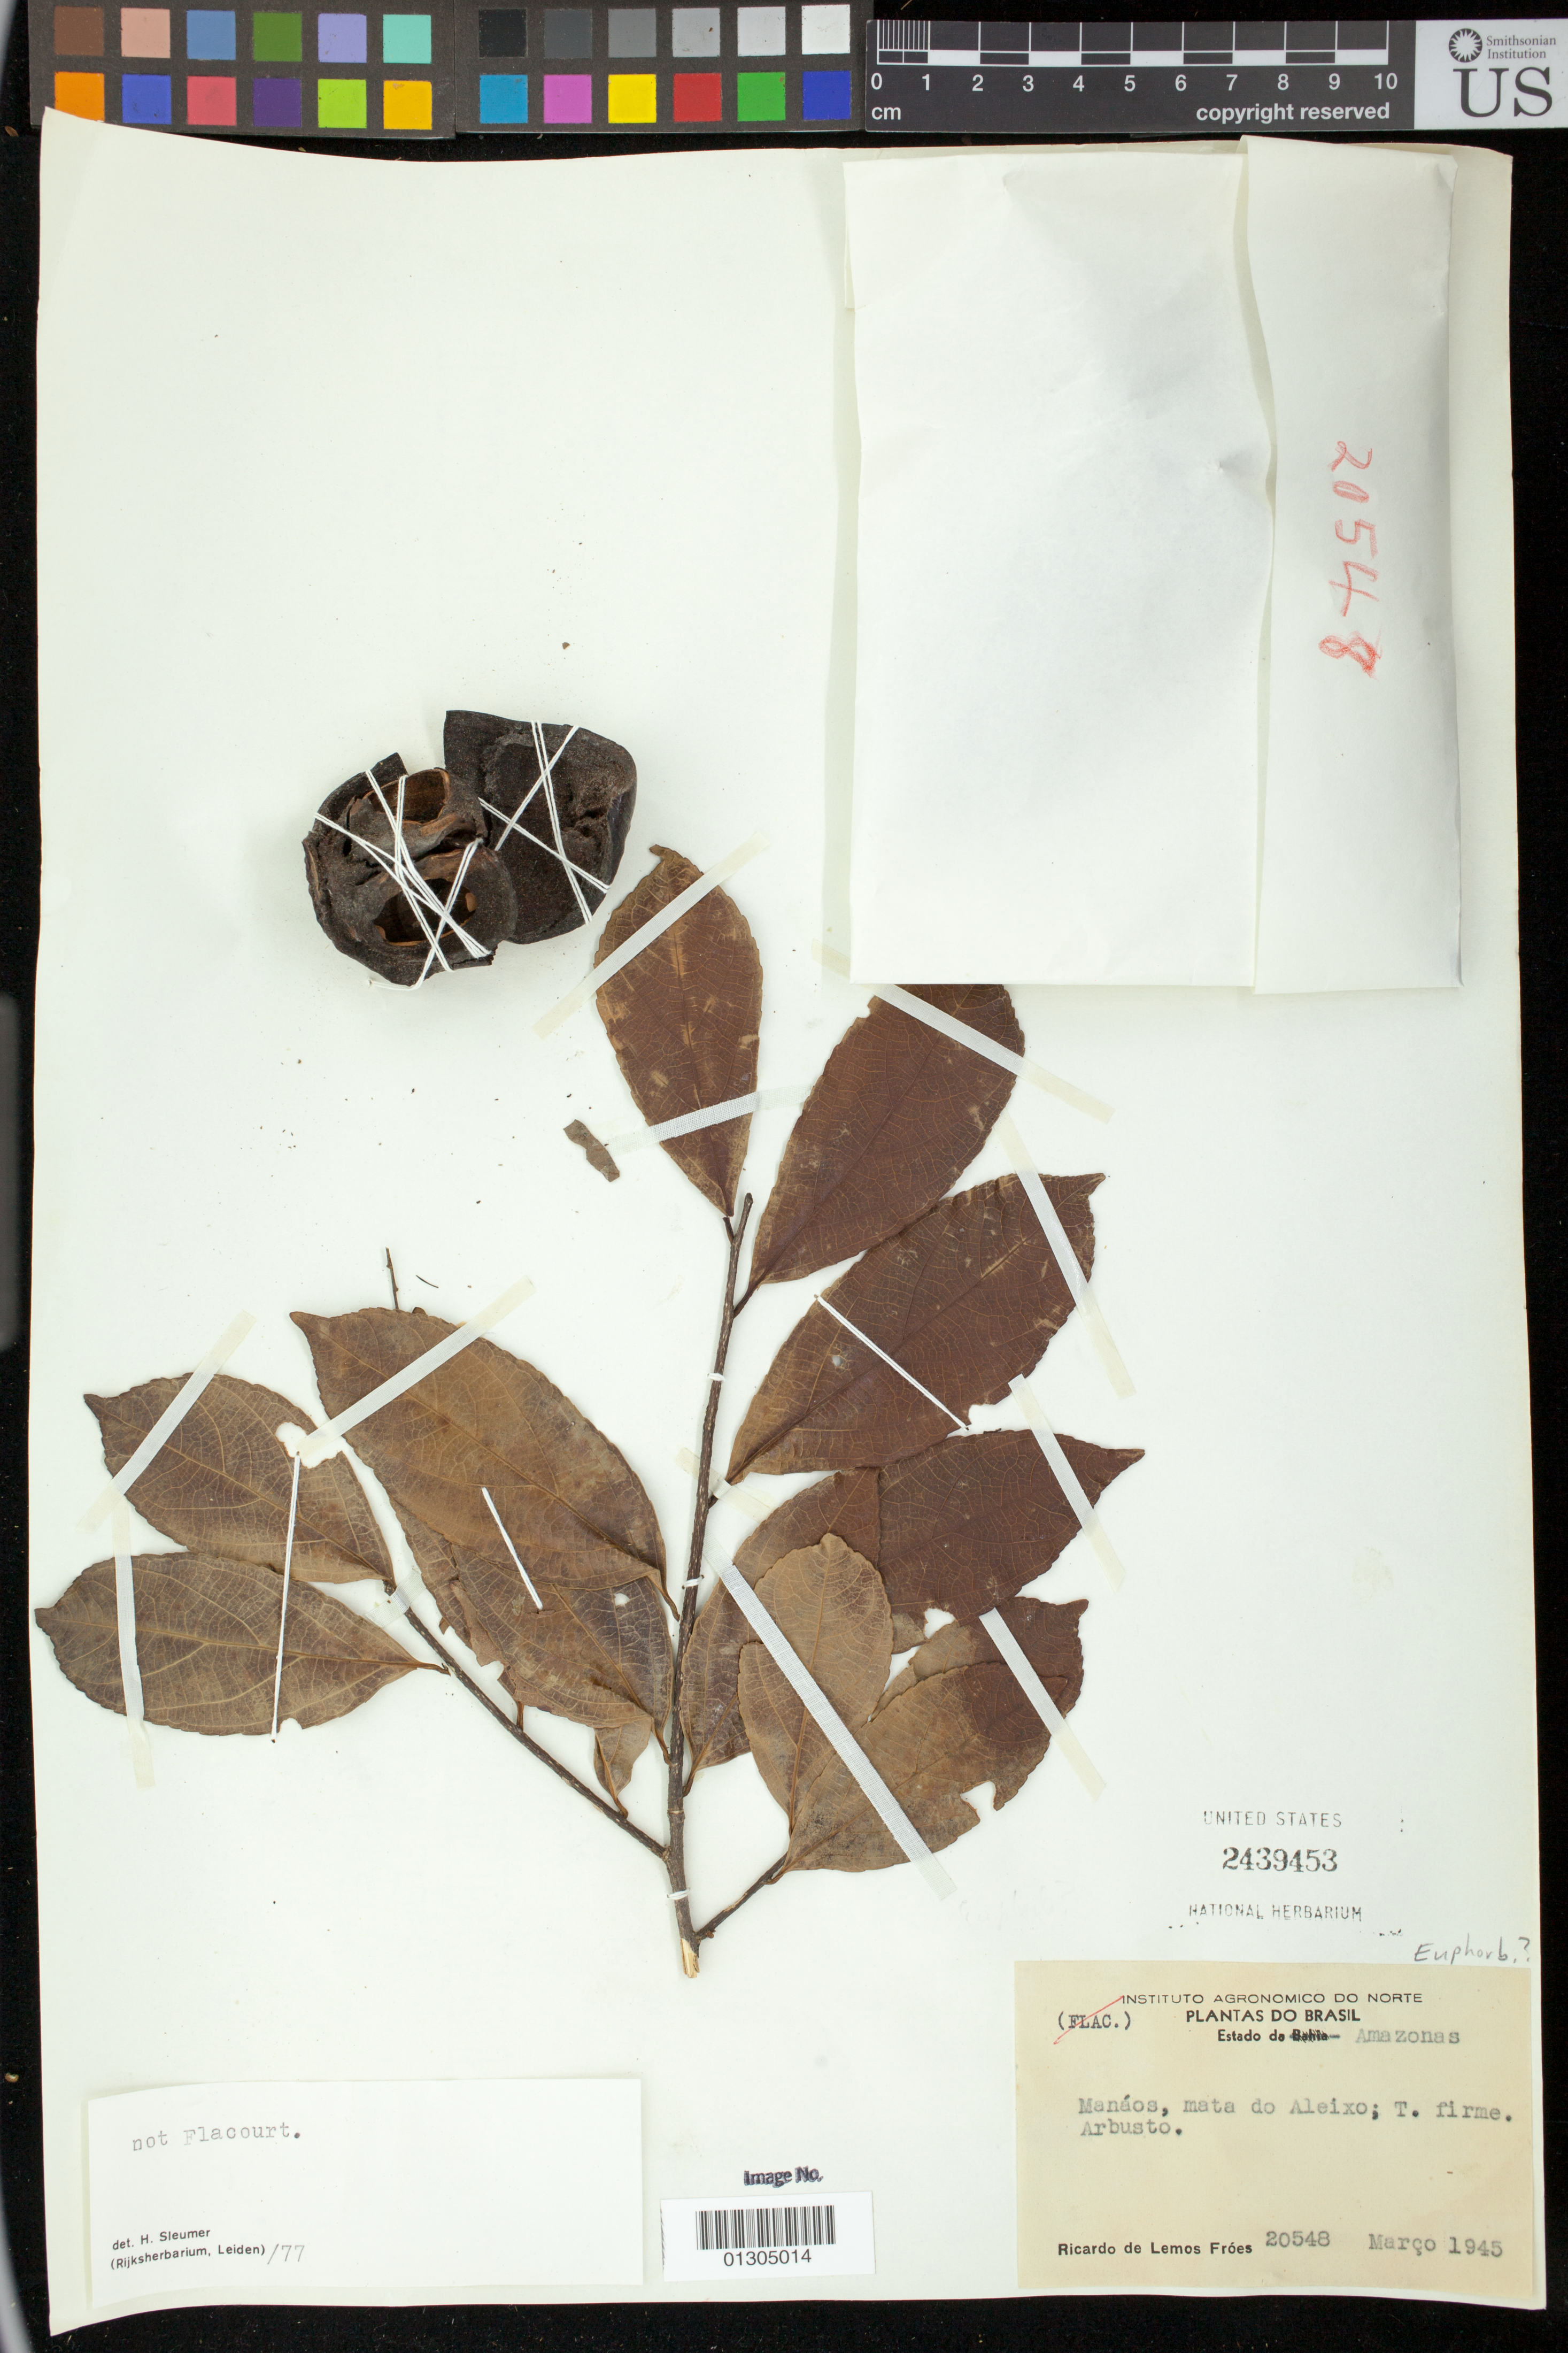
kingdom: Plantae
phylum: Tracheophyta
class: Magnoliopsida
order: Malpighiales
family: Euphorbiaceae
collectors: R. L. Fróes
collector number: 20548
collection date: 1945-03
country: Brazil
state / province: Amazonas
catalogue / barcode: US 2439453